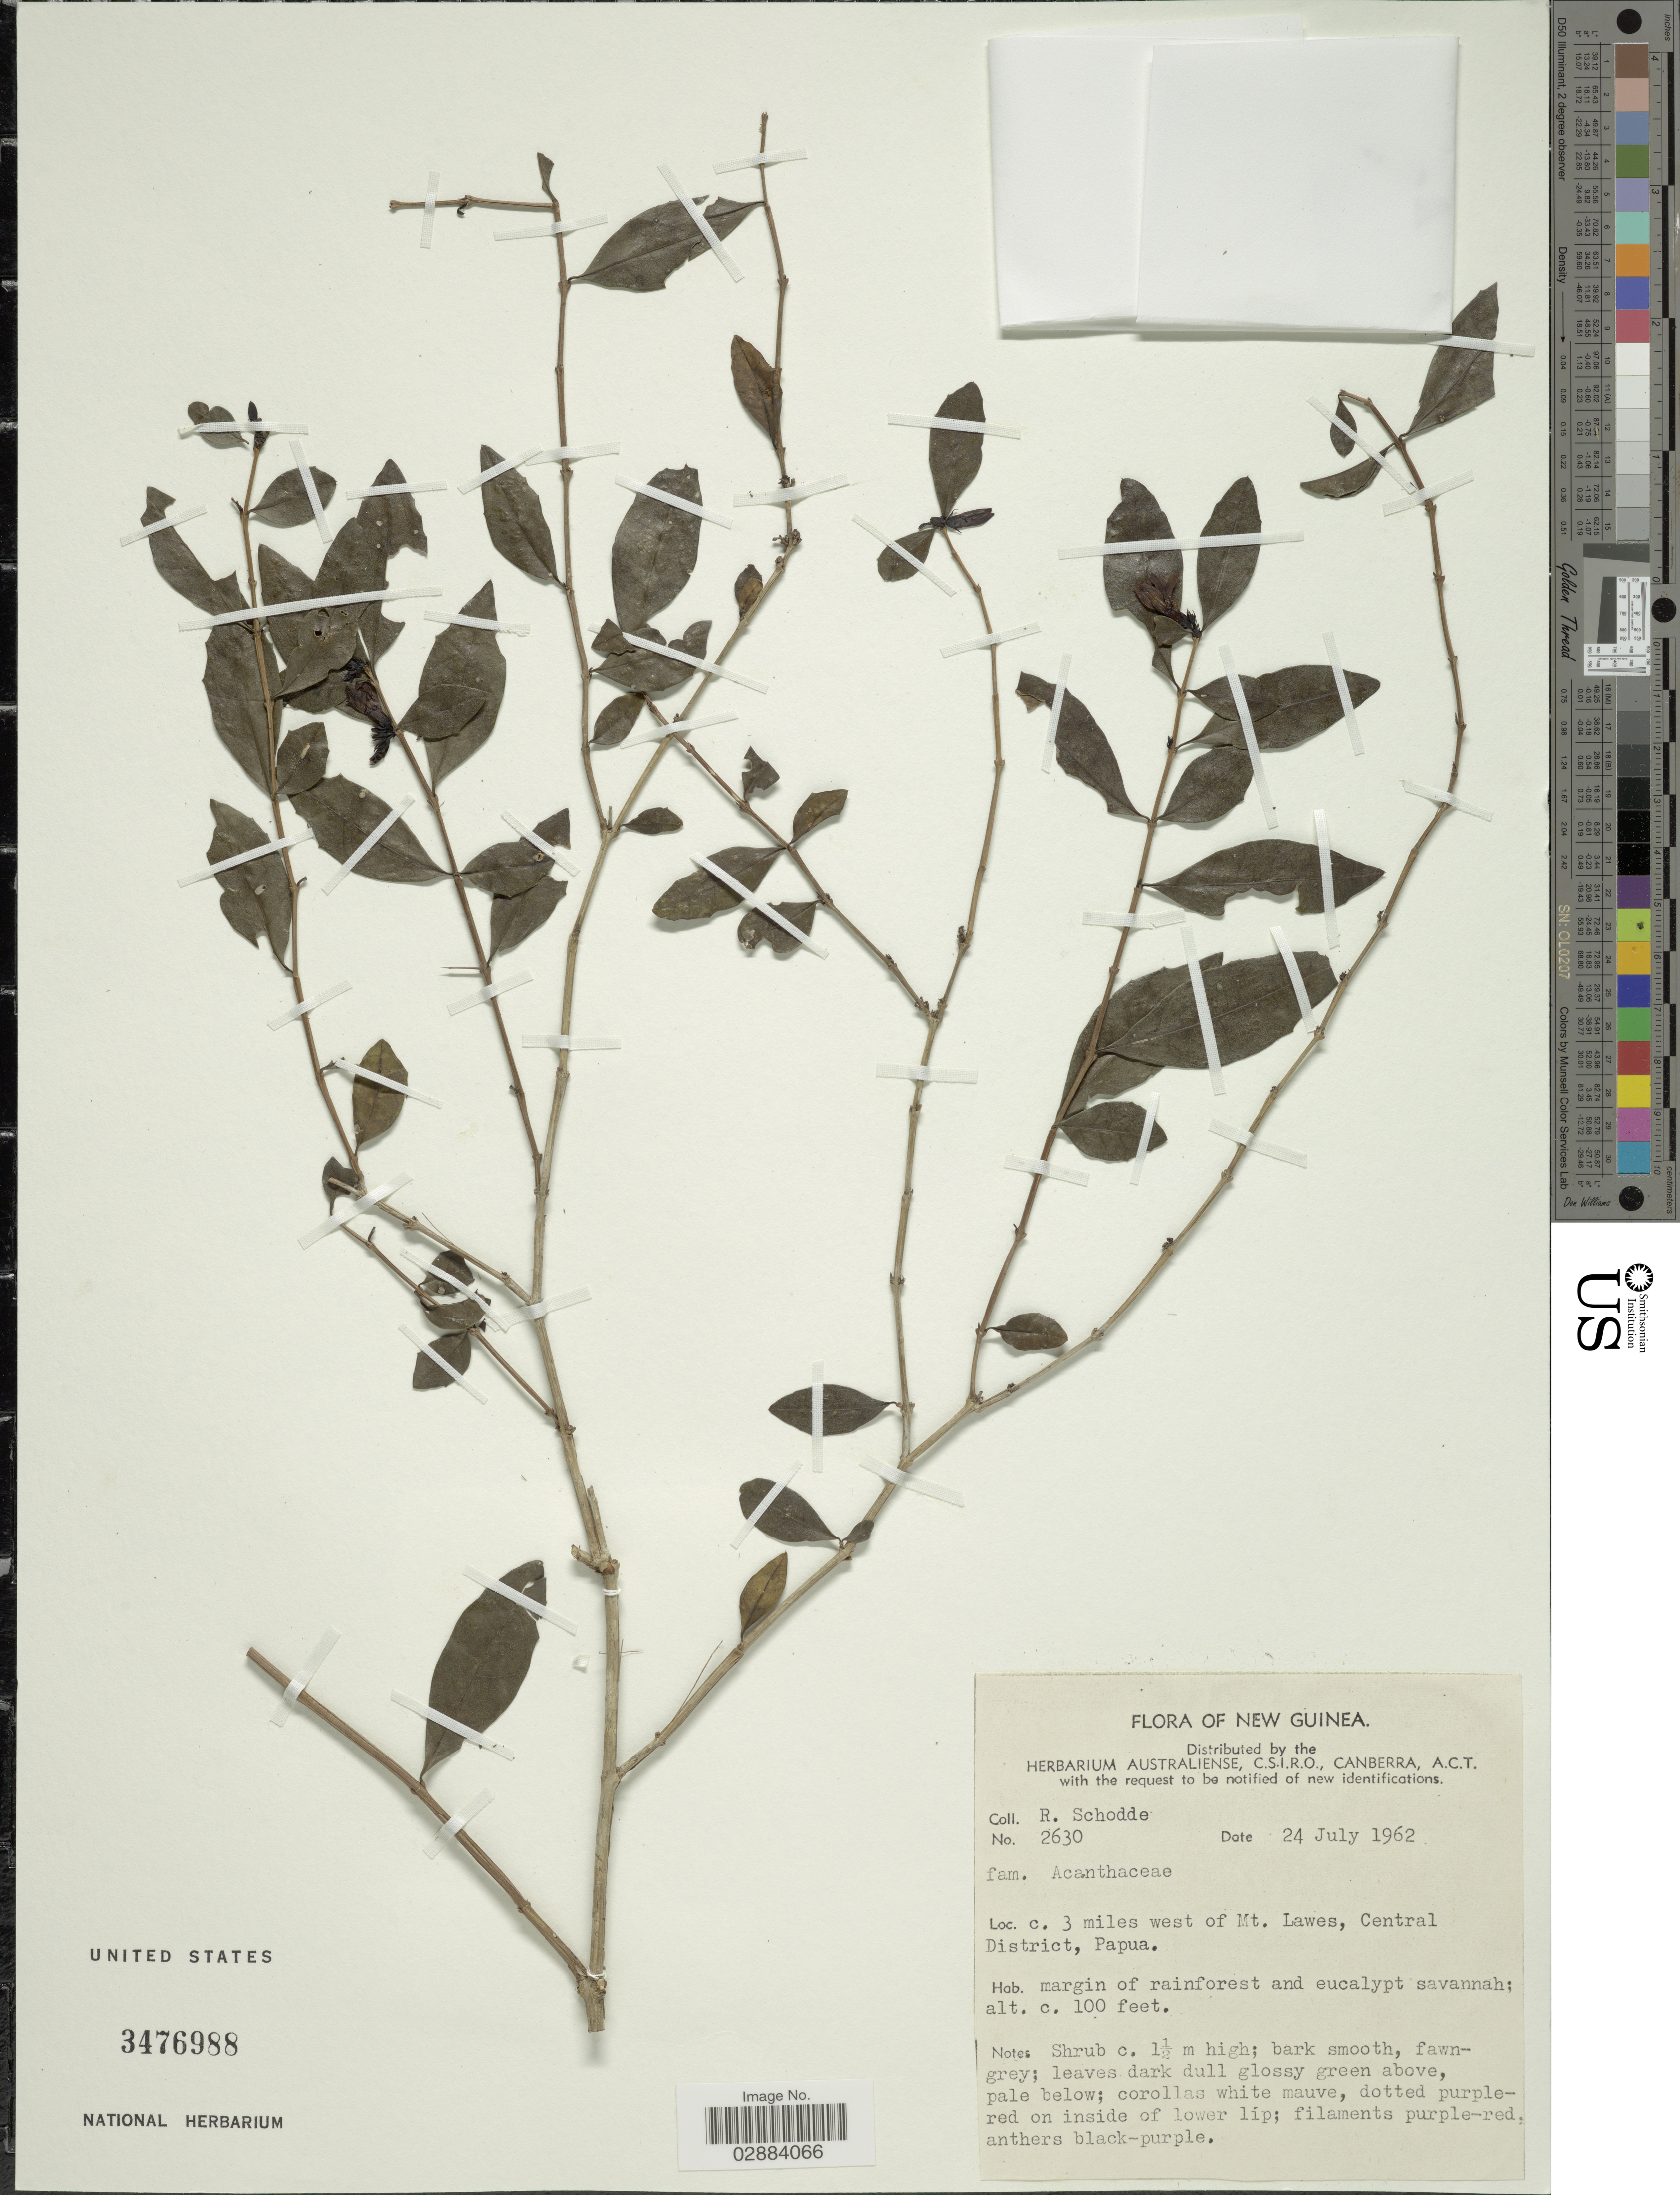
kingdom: Plantae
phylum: Tracheophyta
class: Magnoliopsida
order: Lamiales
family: Acanthaceae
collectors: R. Schodde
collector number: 2630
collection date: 1962-07-24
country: Papua New Guinea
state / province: Central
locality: New Guinea. C. 3 miles west of Mt. Lawes, Central District, Papua.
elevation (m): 30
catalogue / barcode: US 3476988